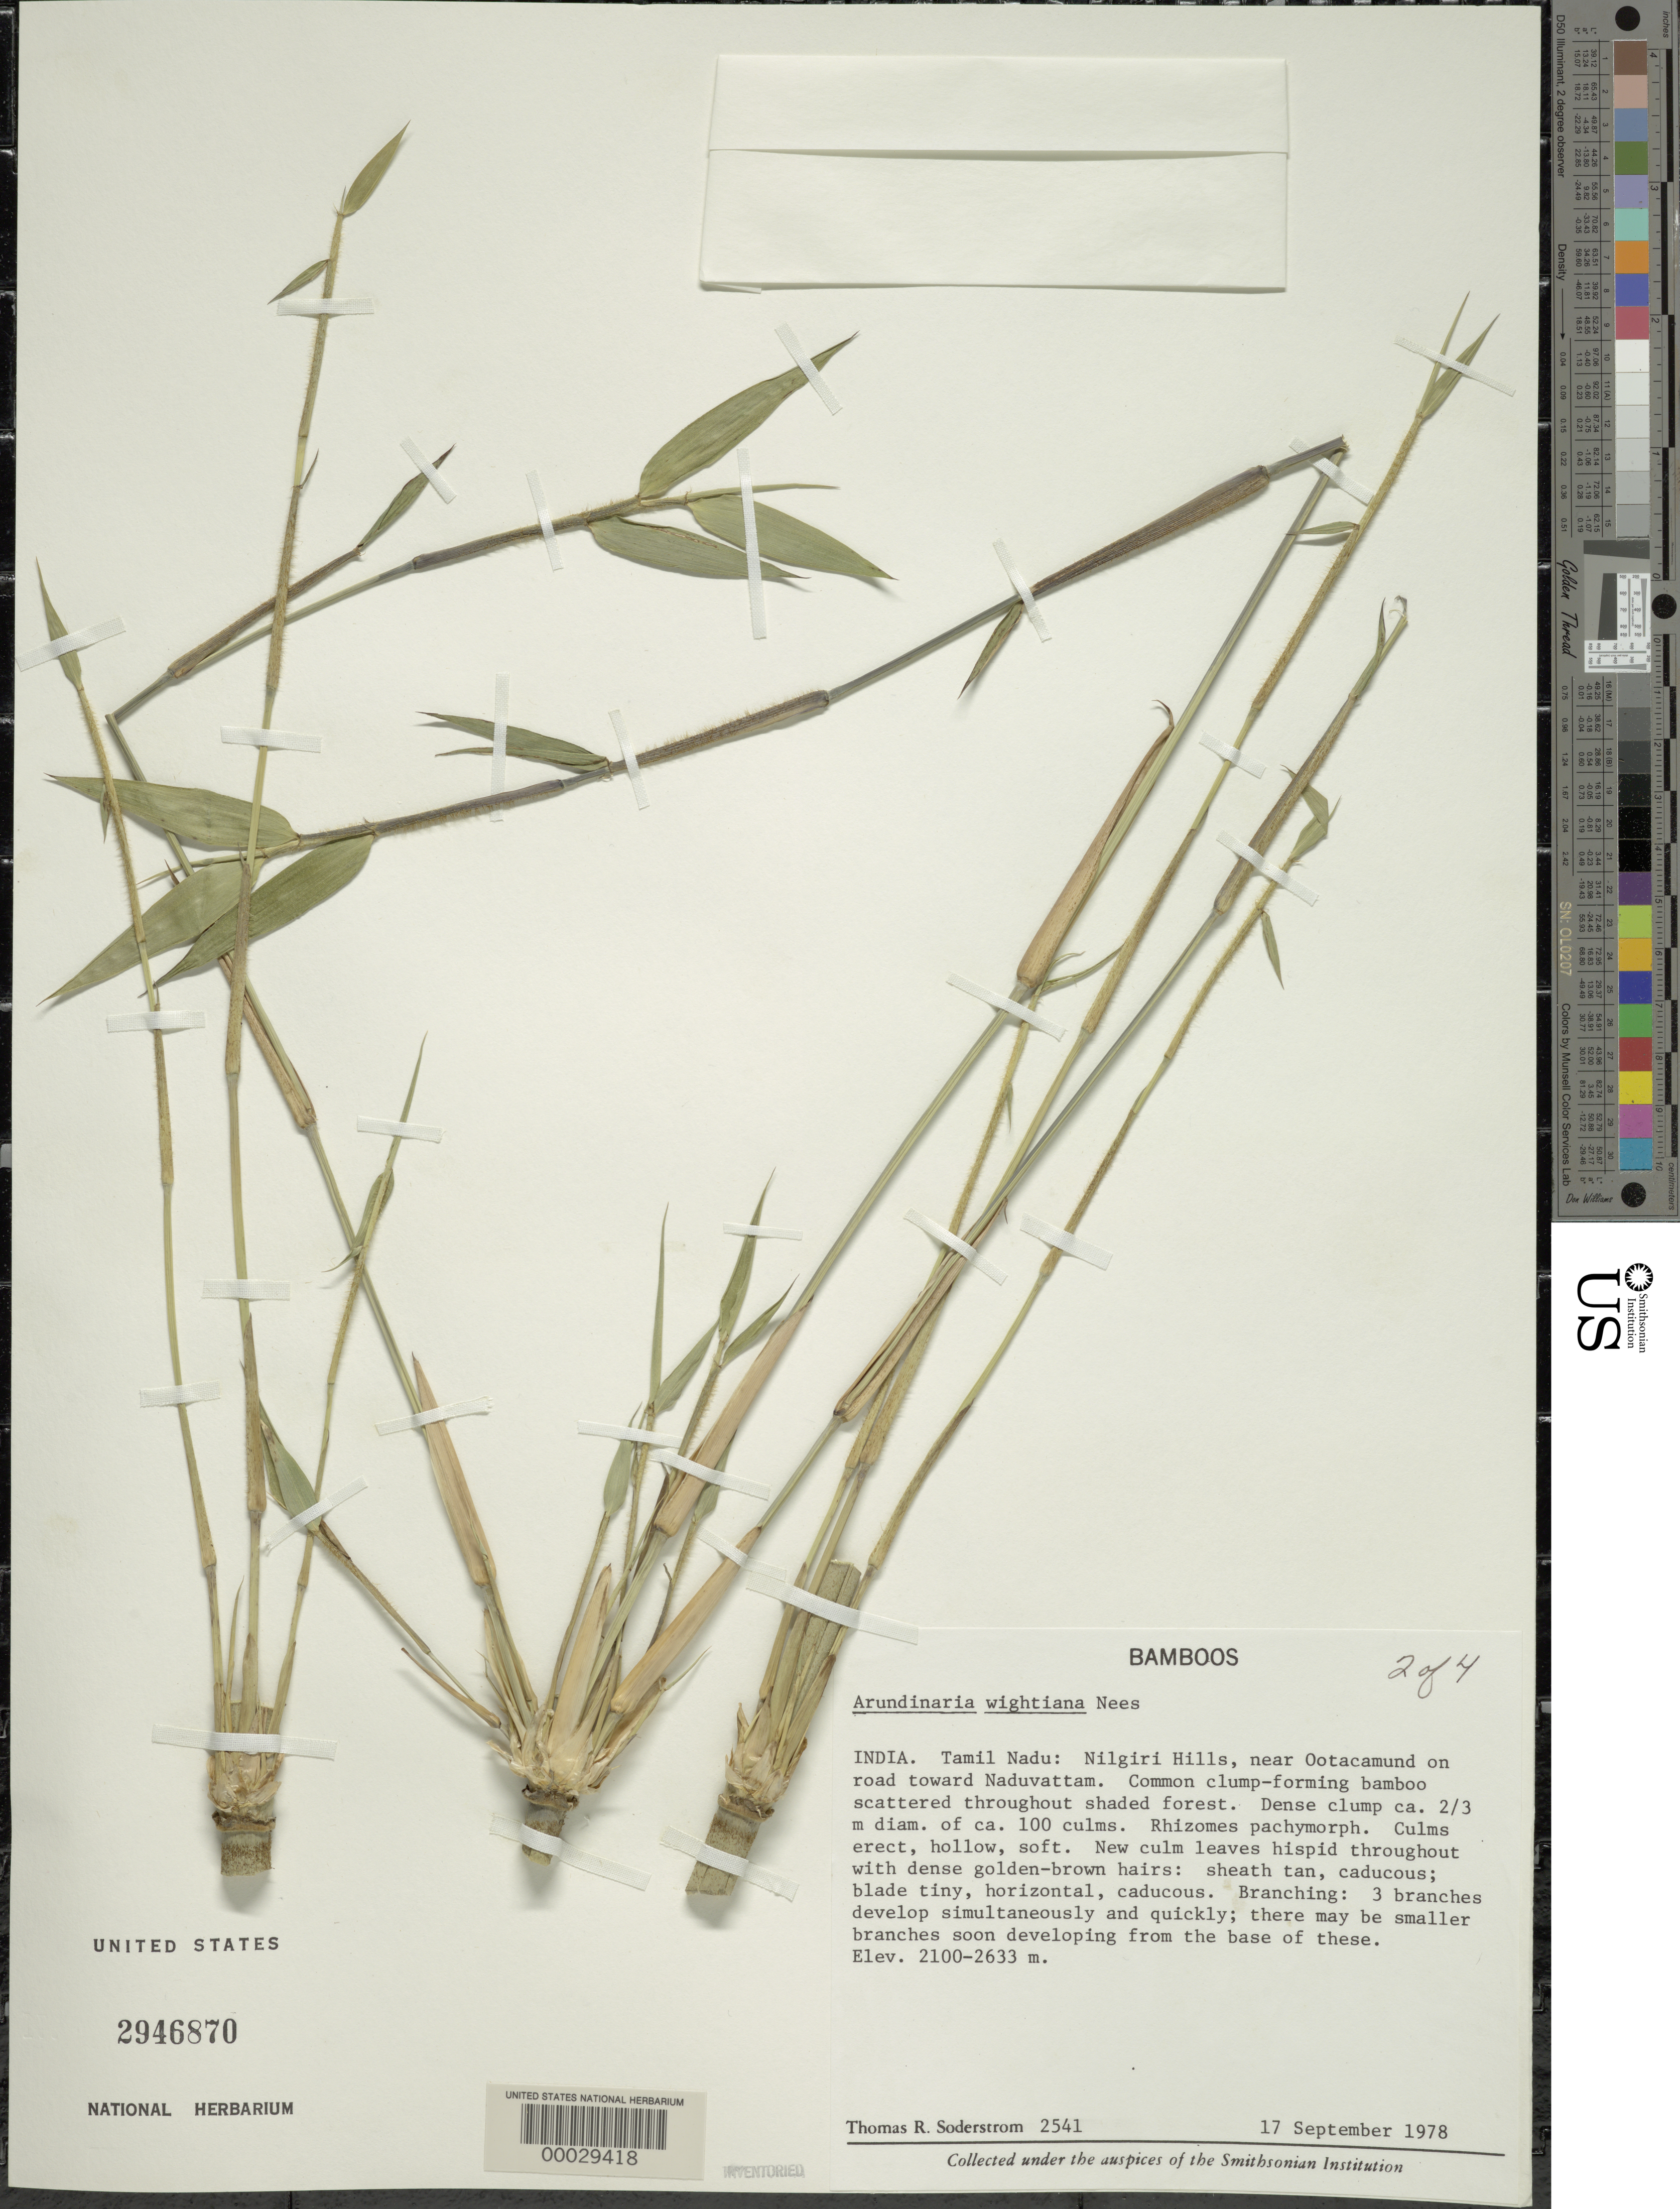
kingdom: Plantae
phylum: Tracheophyta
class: Liliopsida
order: Poales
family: Poaceae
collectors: T. R. Soderstrom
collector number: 2541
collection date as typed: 17 Sep 1978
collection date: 1978-09-17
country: India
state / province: Tamil Nadu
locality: Nilgiri hills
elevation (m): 2100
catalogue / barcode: US 2946870